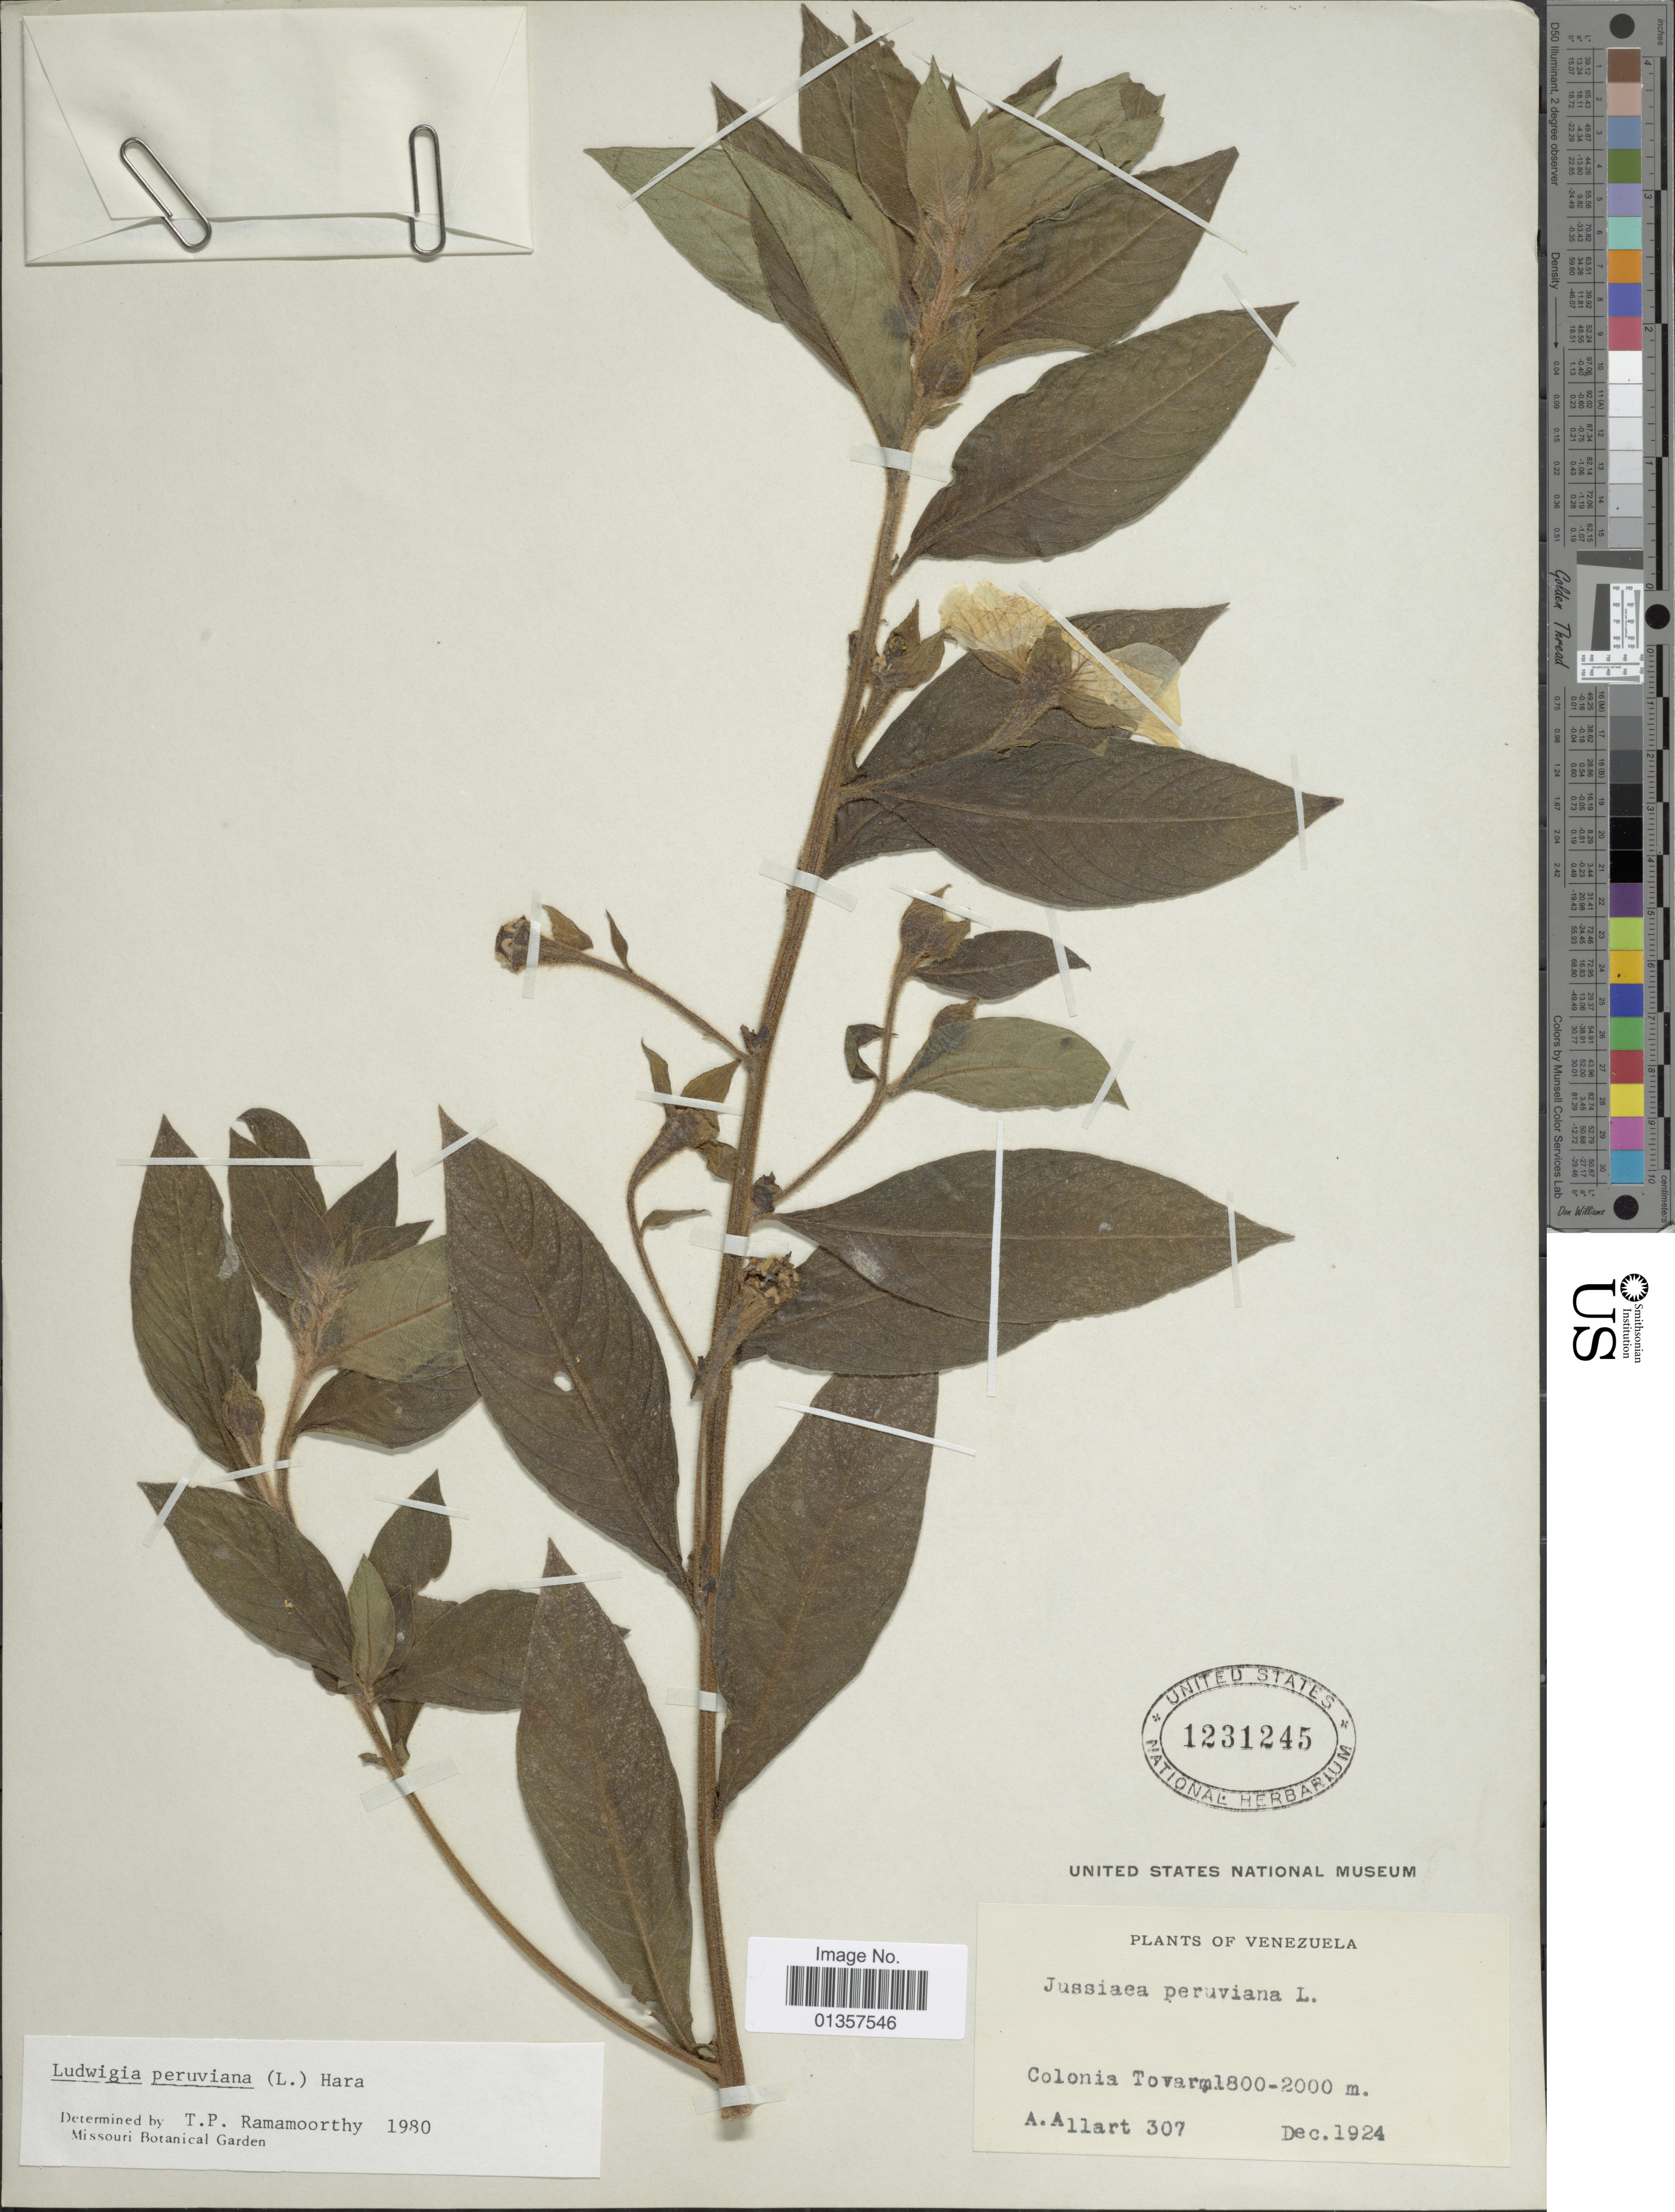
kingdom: Plantae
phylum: Tracheophyta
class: Magnoliopsida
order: Myrtales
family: Onagraceae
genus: Ludwigia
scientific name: Ludwigia peruviana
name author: (L.) H. Hara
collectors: A. Allart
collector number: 307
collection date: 1924-12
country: Venezuela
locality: Colonia Tovar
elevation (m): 1800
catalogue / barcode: US 1231245